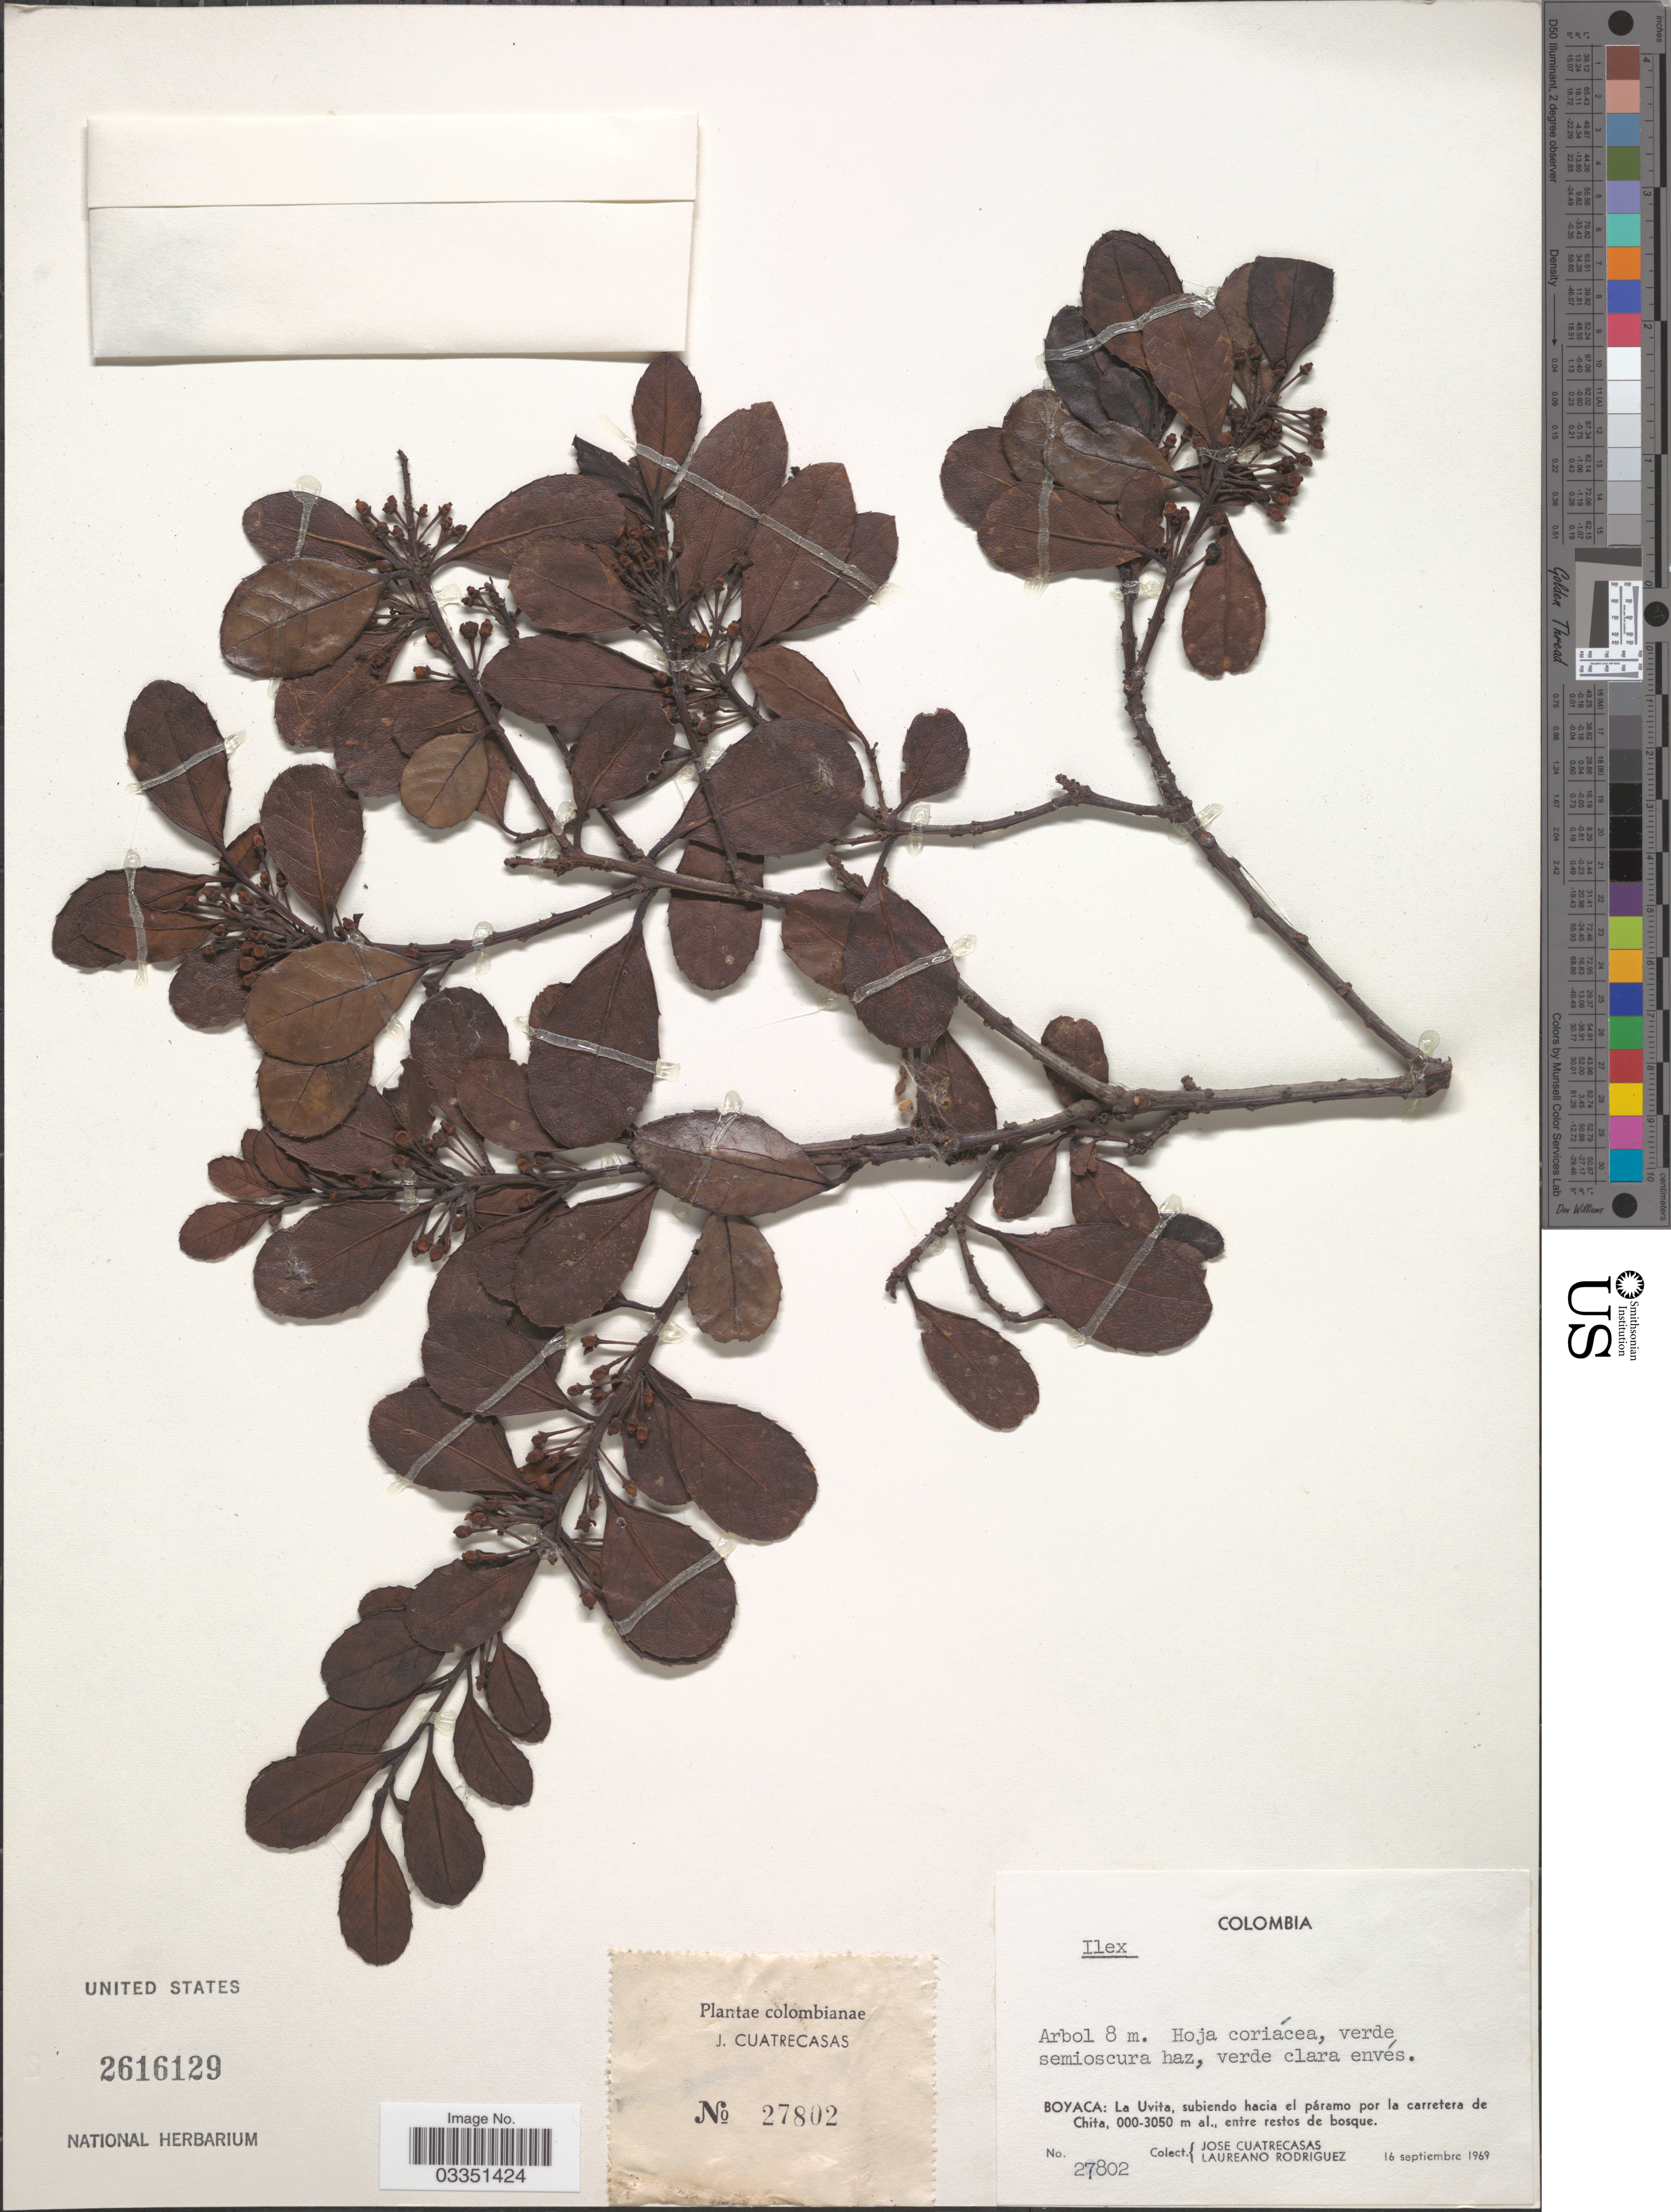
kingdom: Plantae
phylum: Tracheophyta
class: Magnoliopsida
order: Aquifoliales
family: Aquifoliaceae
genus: Ilex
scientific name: Ilex sp.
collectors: J. Cuatrecasas & L. Rodriguez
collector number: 27802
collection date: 1969-09-16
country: Colombia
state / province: Boyacá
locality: La Uvita, subiendo hacia el páramo por la carretera de Chita.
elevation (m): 0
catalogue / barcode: US 2616129